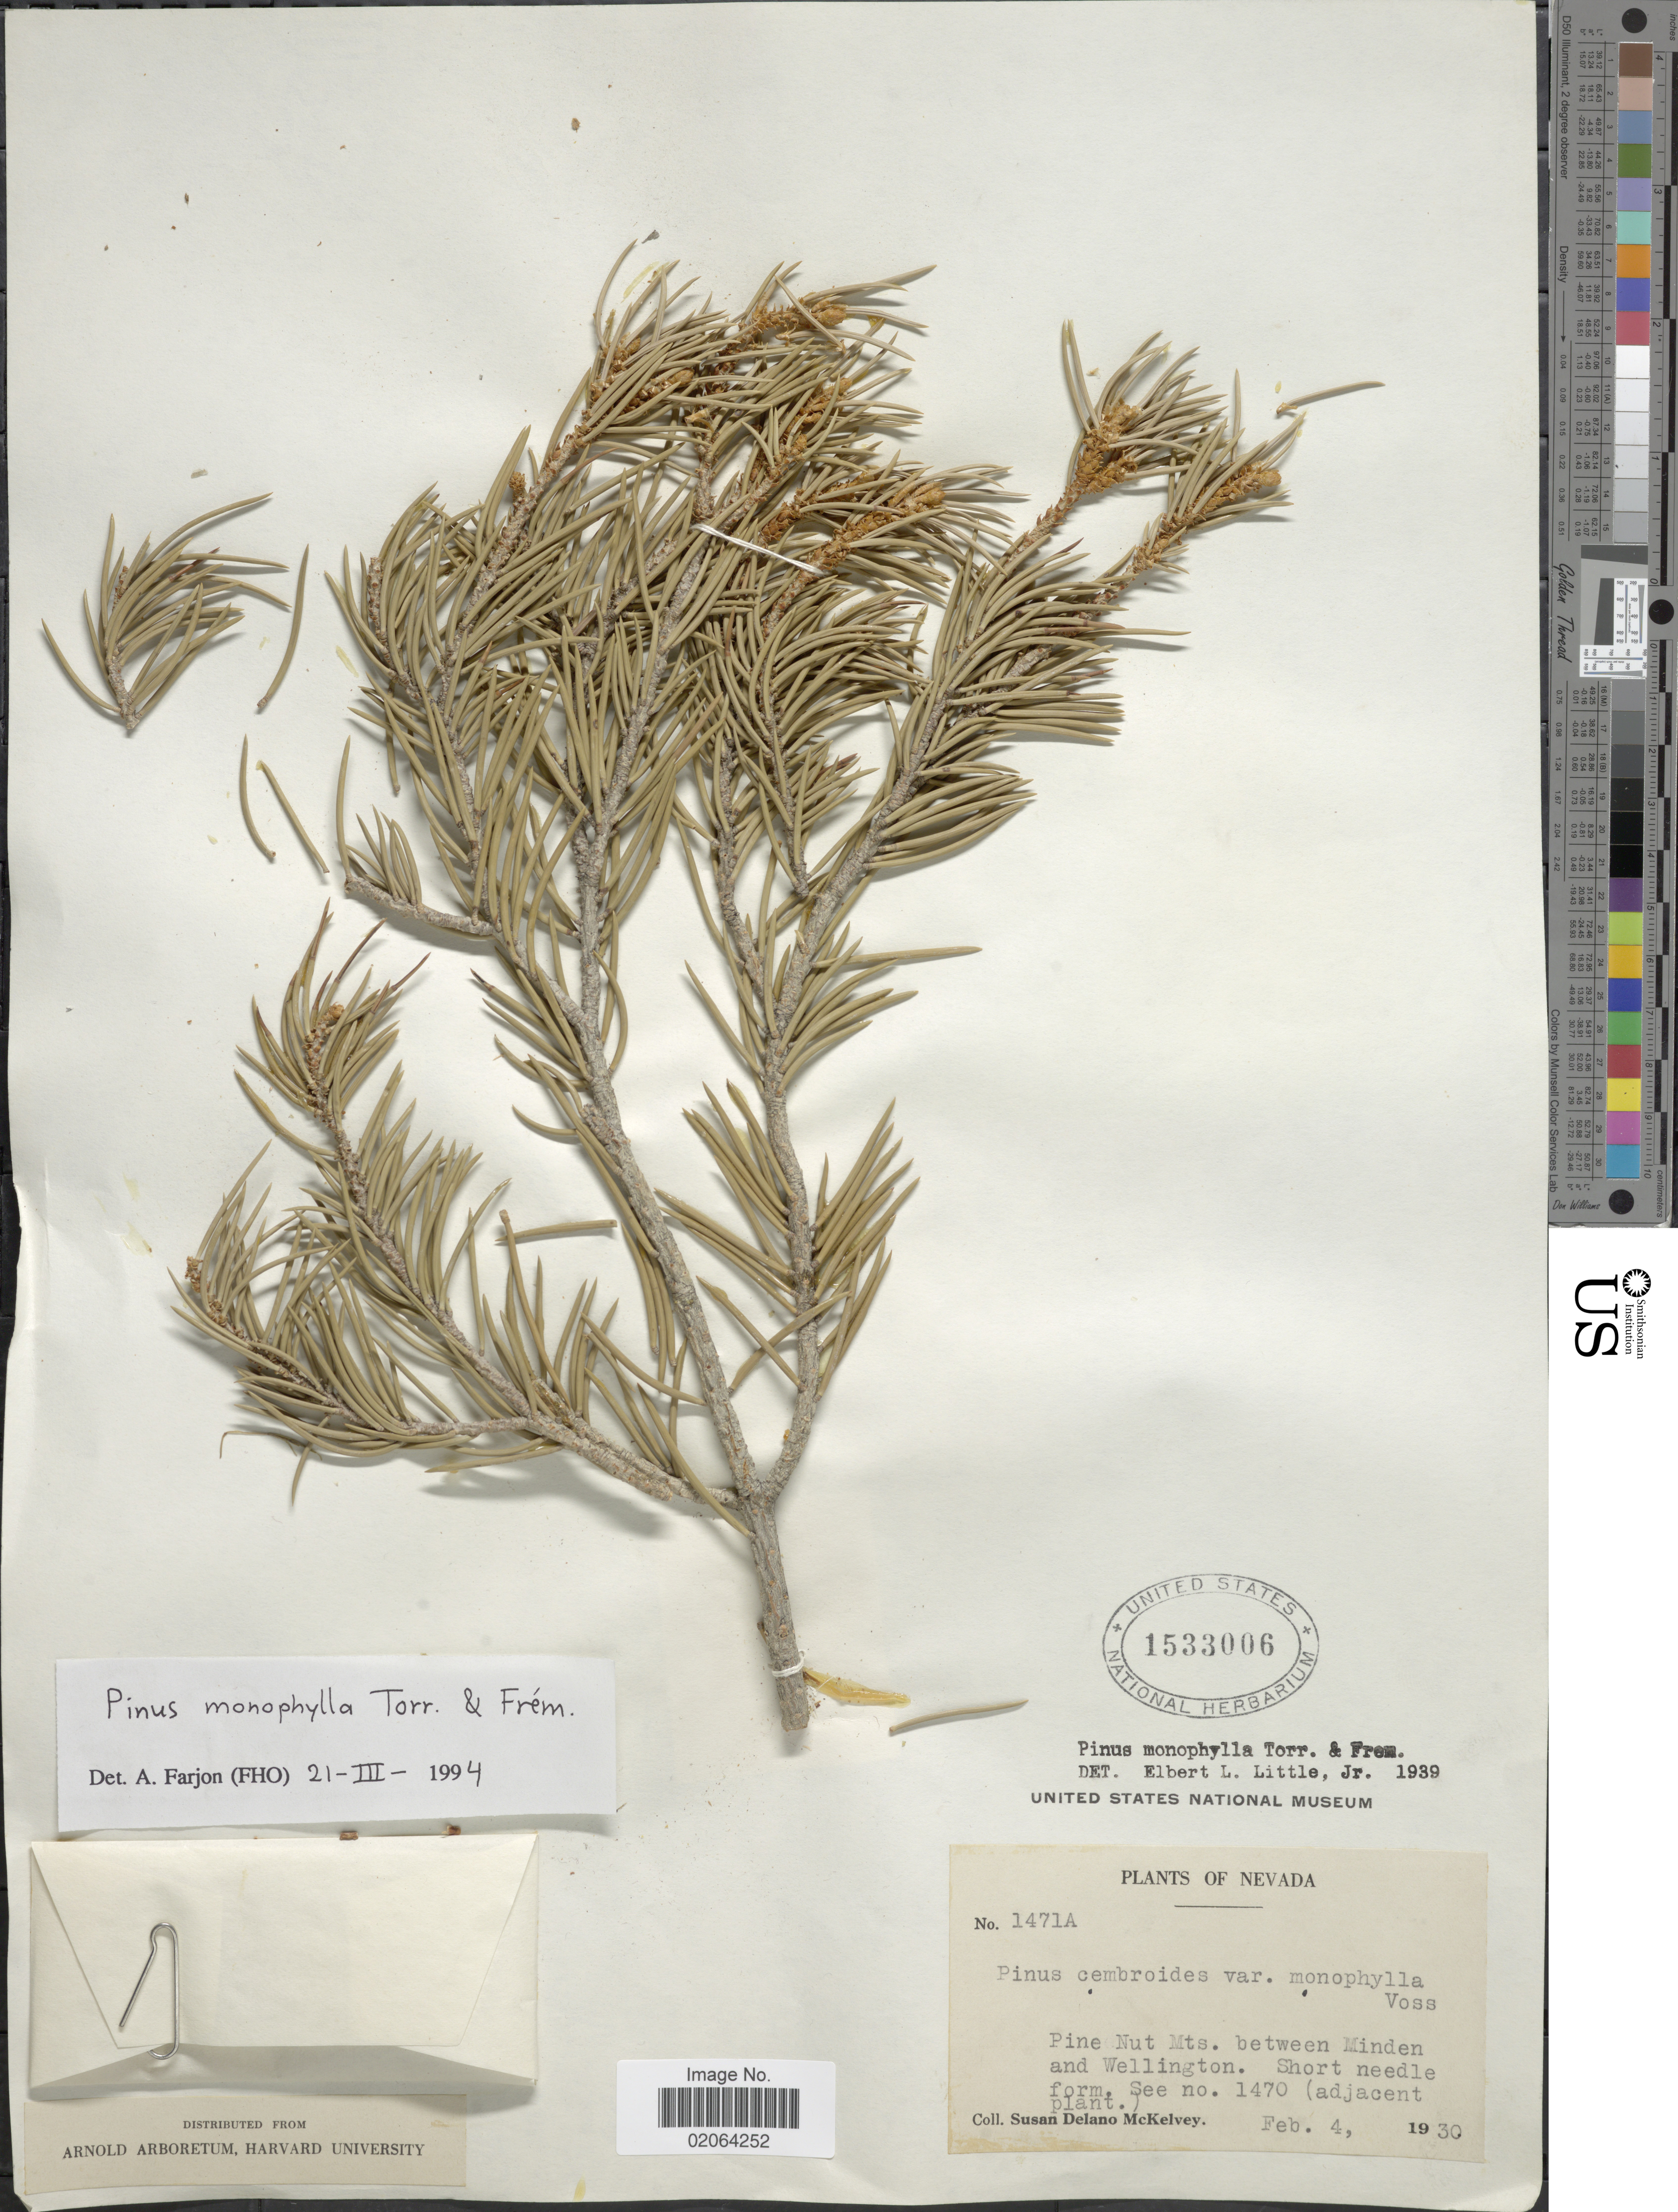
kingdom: Plantae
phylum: Tracheophyta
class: Pinopsida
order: Pinales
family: Pinaceae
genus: Pinus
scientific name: Pinus monophylla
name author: Torr. & Frém.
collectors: S. A. McKelvey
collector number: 1471A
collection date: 1930-02-04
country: United States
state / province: Nevada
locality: Nevada, Pine Nut Mts. between Minden and Wellington,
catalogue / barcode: US 1533006